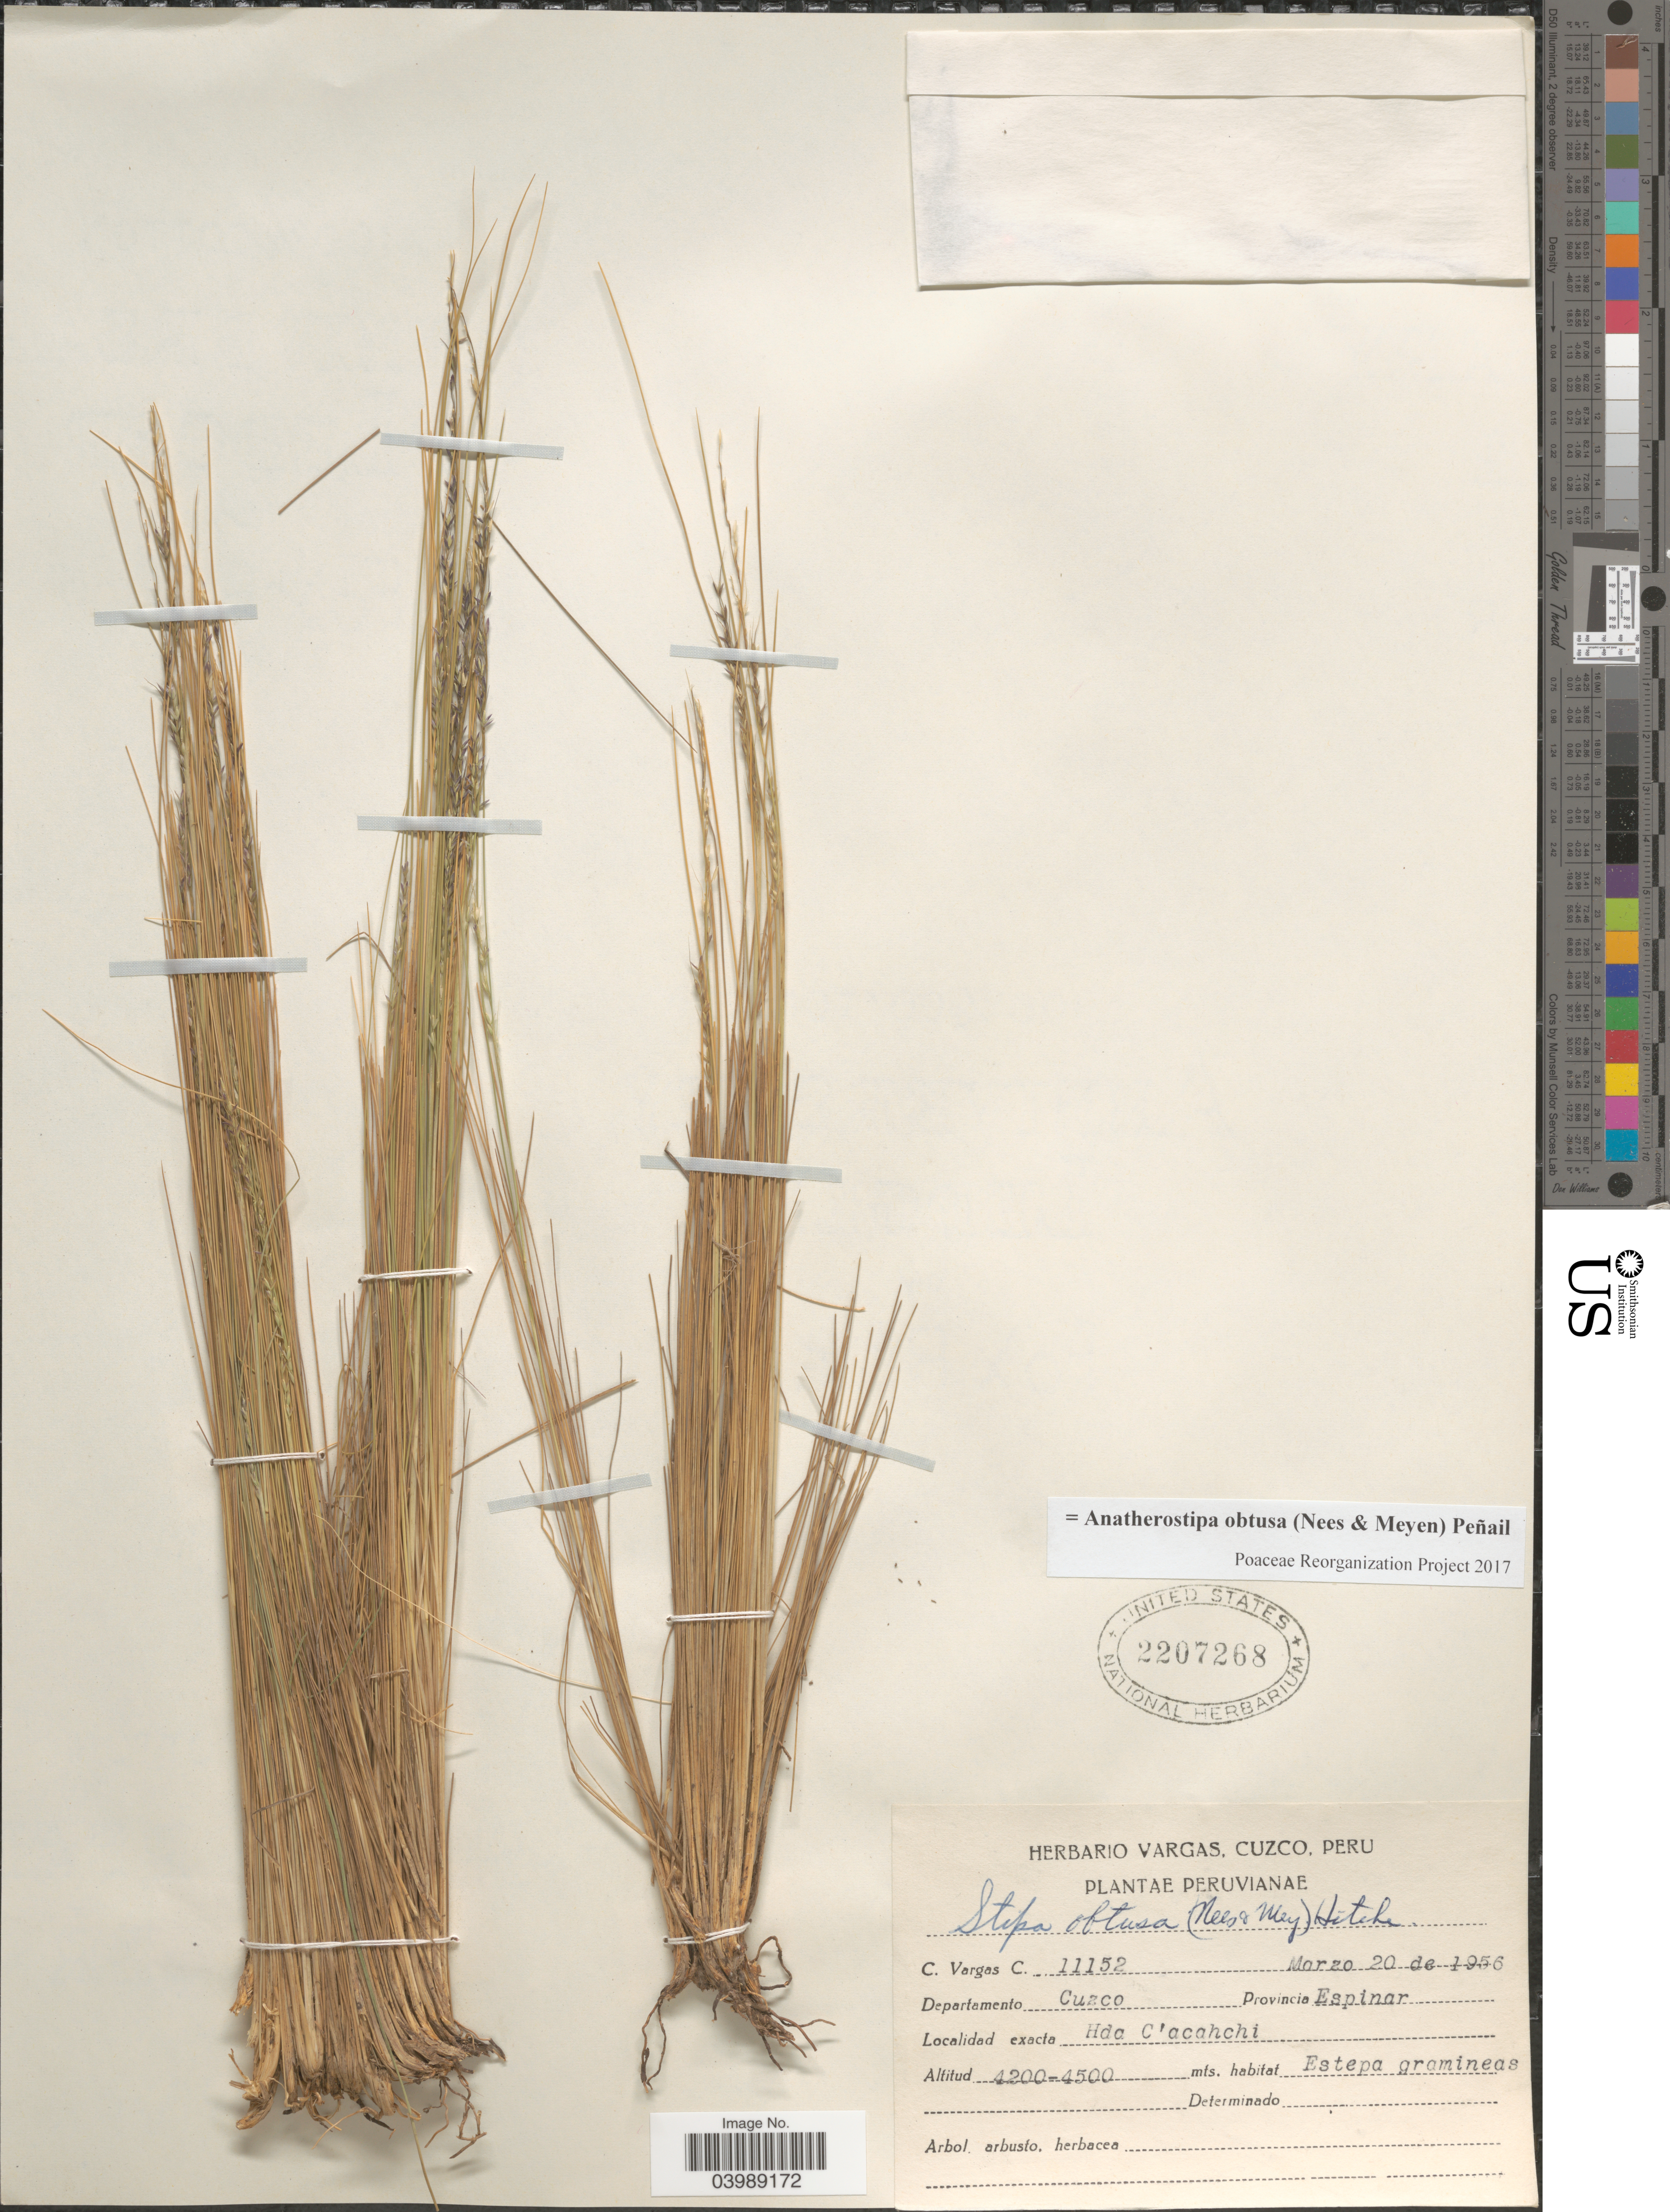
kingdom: Plantae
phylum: Tracheophyta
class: Liliopsida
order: Poales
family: Poaceae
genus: Anatherostipa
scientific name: Anatherostipa obtusa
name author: (Nees & Meyen) Peñailillo B.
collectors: C. Vargas Calderón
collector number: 11152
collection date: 1956-03-20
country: Peru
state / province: Cusco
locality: Departamento Cuzco. Provincia Espinar. Hda C'acahchi.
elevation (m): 4200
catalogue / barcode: US 2207268